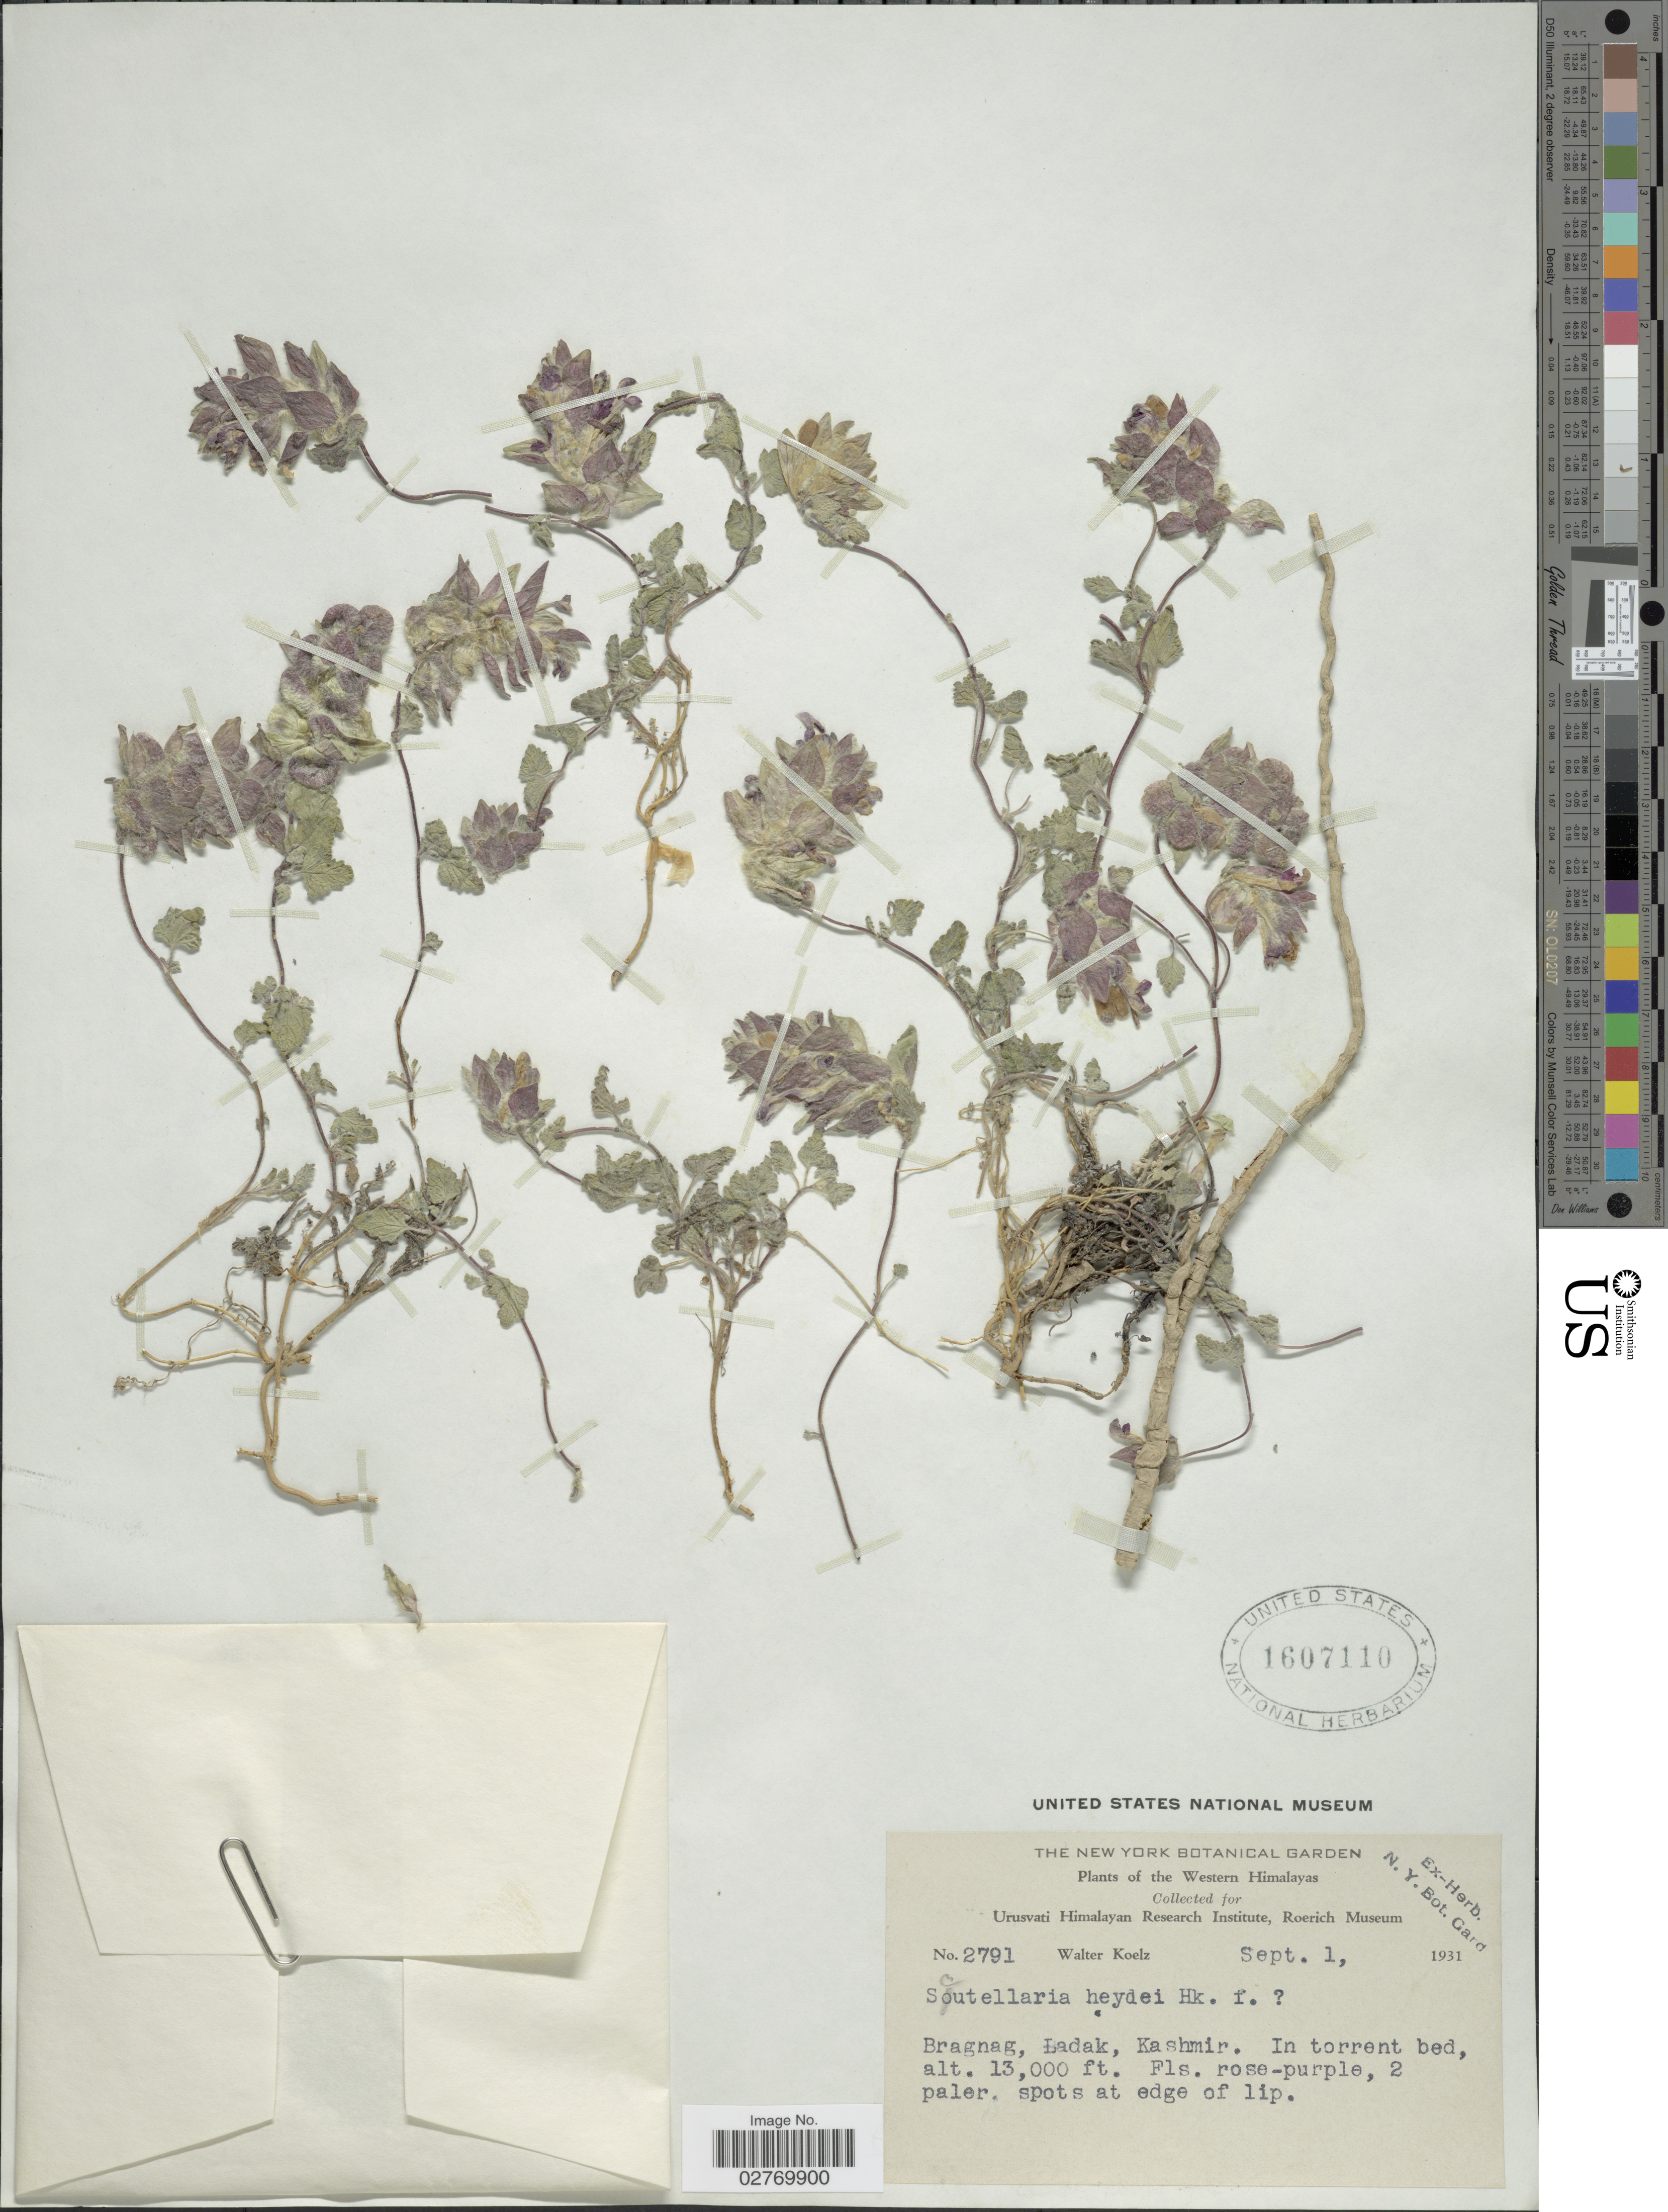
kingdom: Plantae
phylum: Tracheophyta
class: Magnoliopsida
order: Lamiales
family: Lamiaceae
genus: Scutellaria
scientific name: Scutellaria heydei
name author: Hook. f.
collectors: W. N. Koelz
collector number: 2791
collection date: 1931-09-01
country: India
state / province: Ladakh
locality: Western Himalayas. Bragnag, Ladak, Kashmir.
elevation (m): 3962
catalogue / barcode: US 1607110